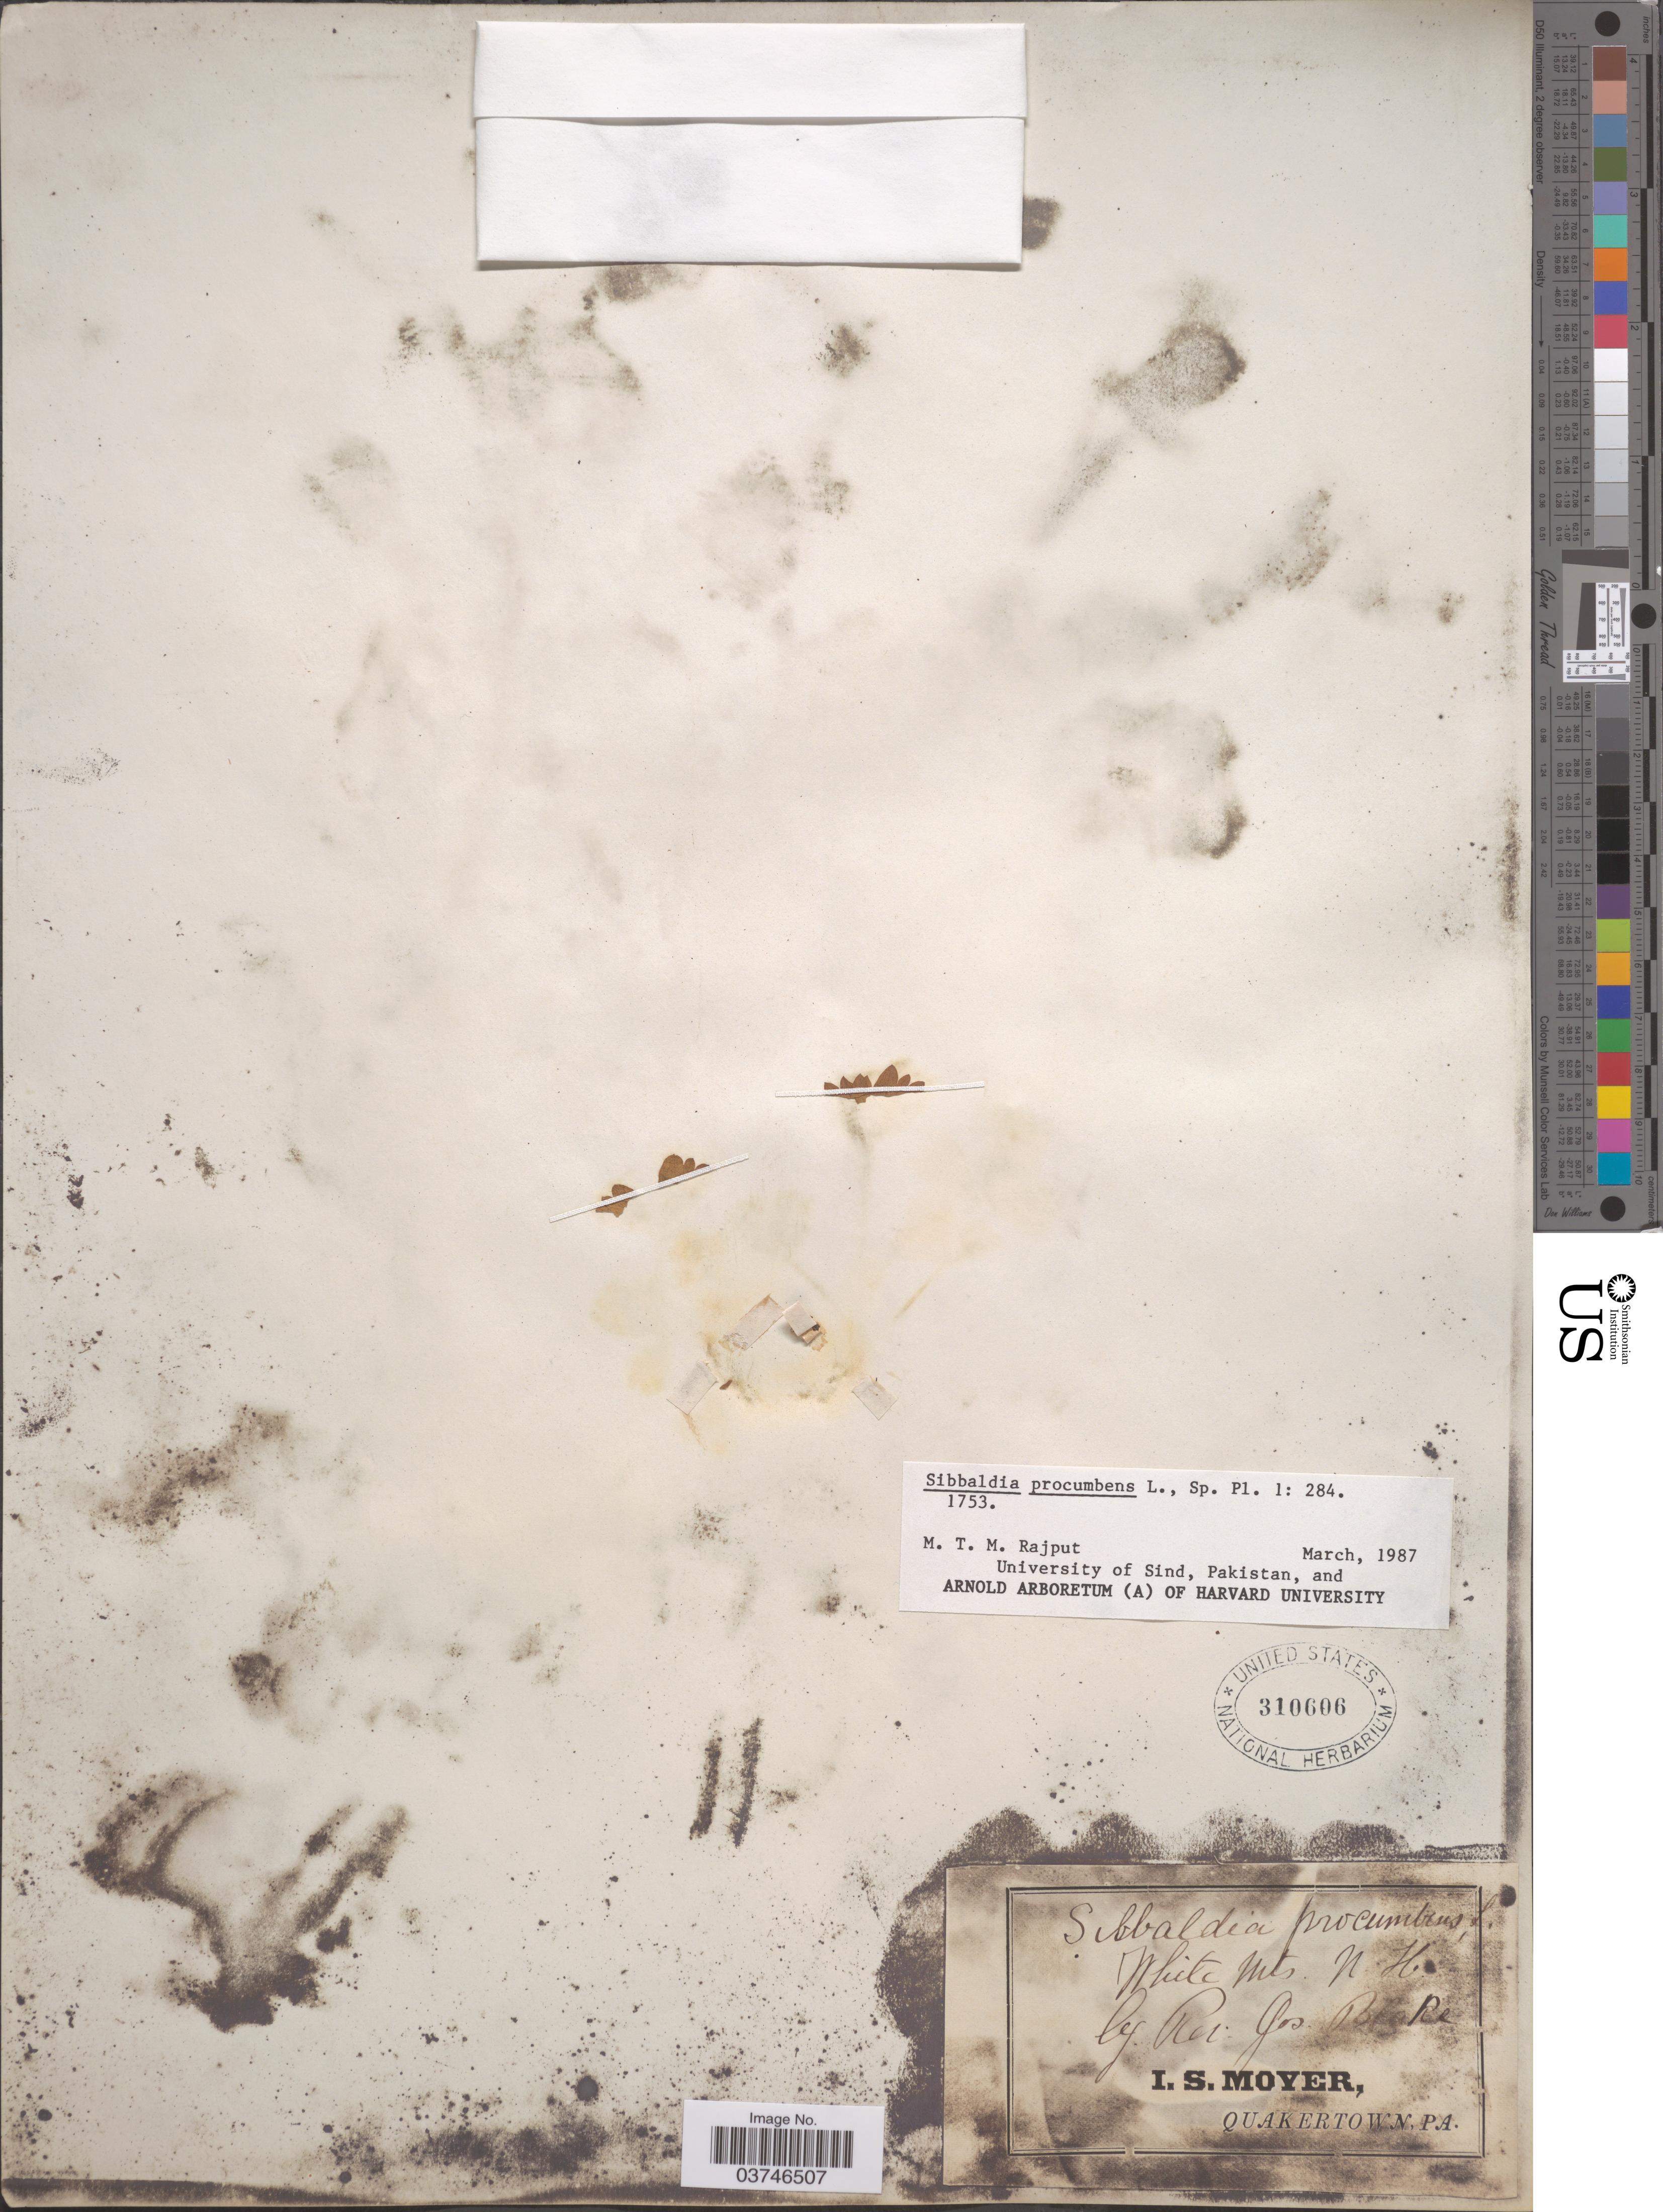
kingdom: Plantae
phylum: Tracheophyta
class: Magnoliopsida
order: Rosales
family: Rosaceae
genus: Sibbaldia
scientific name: Sibbaldia procumbens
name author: L.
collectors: J. Blake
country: United States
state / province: New Hampshire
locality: White Mts.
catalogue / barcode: US 310606